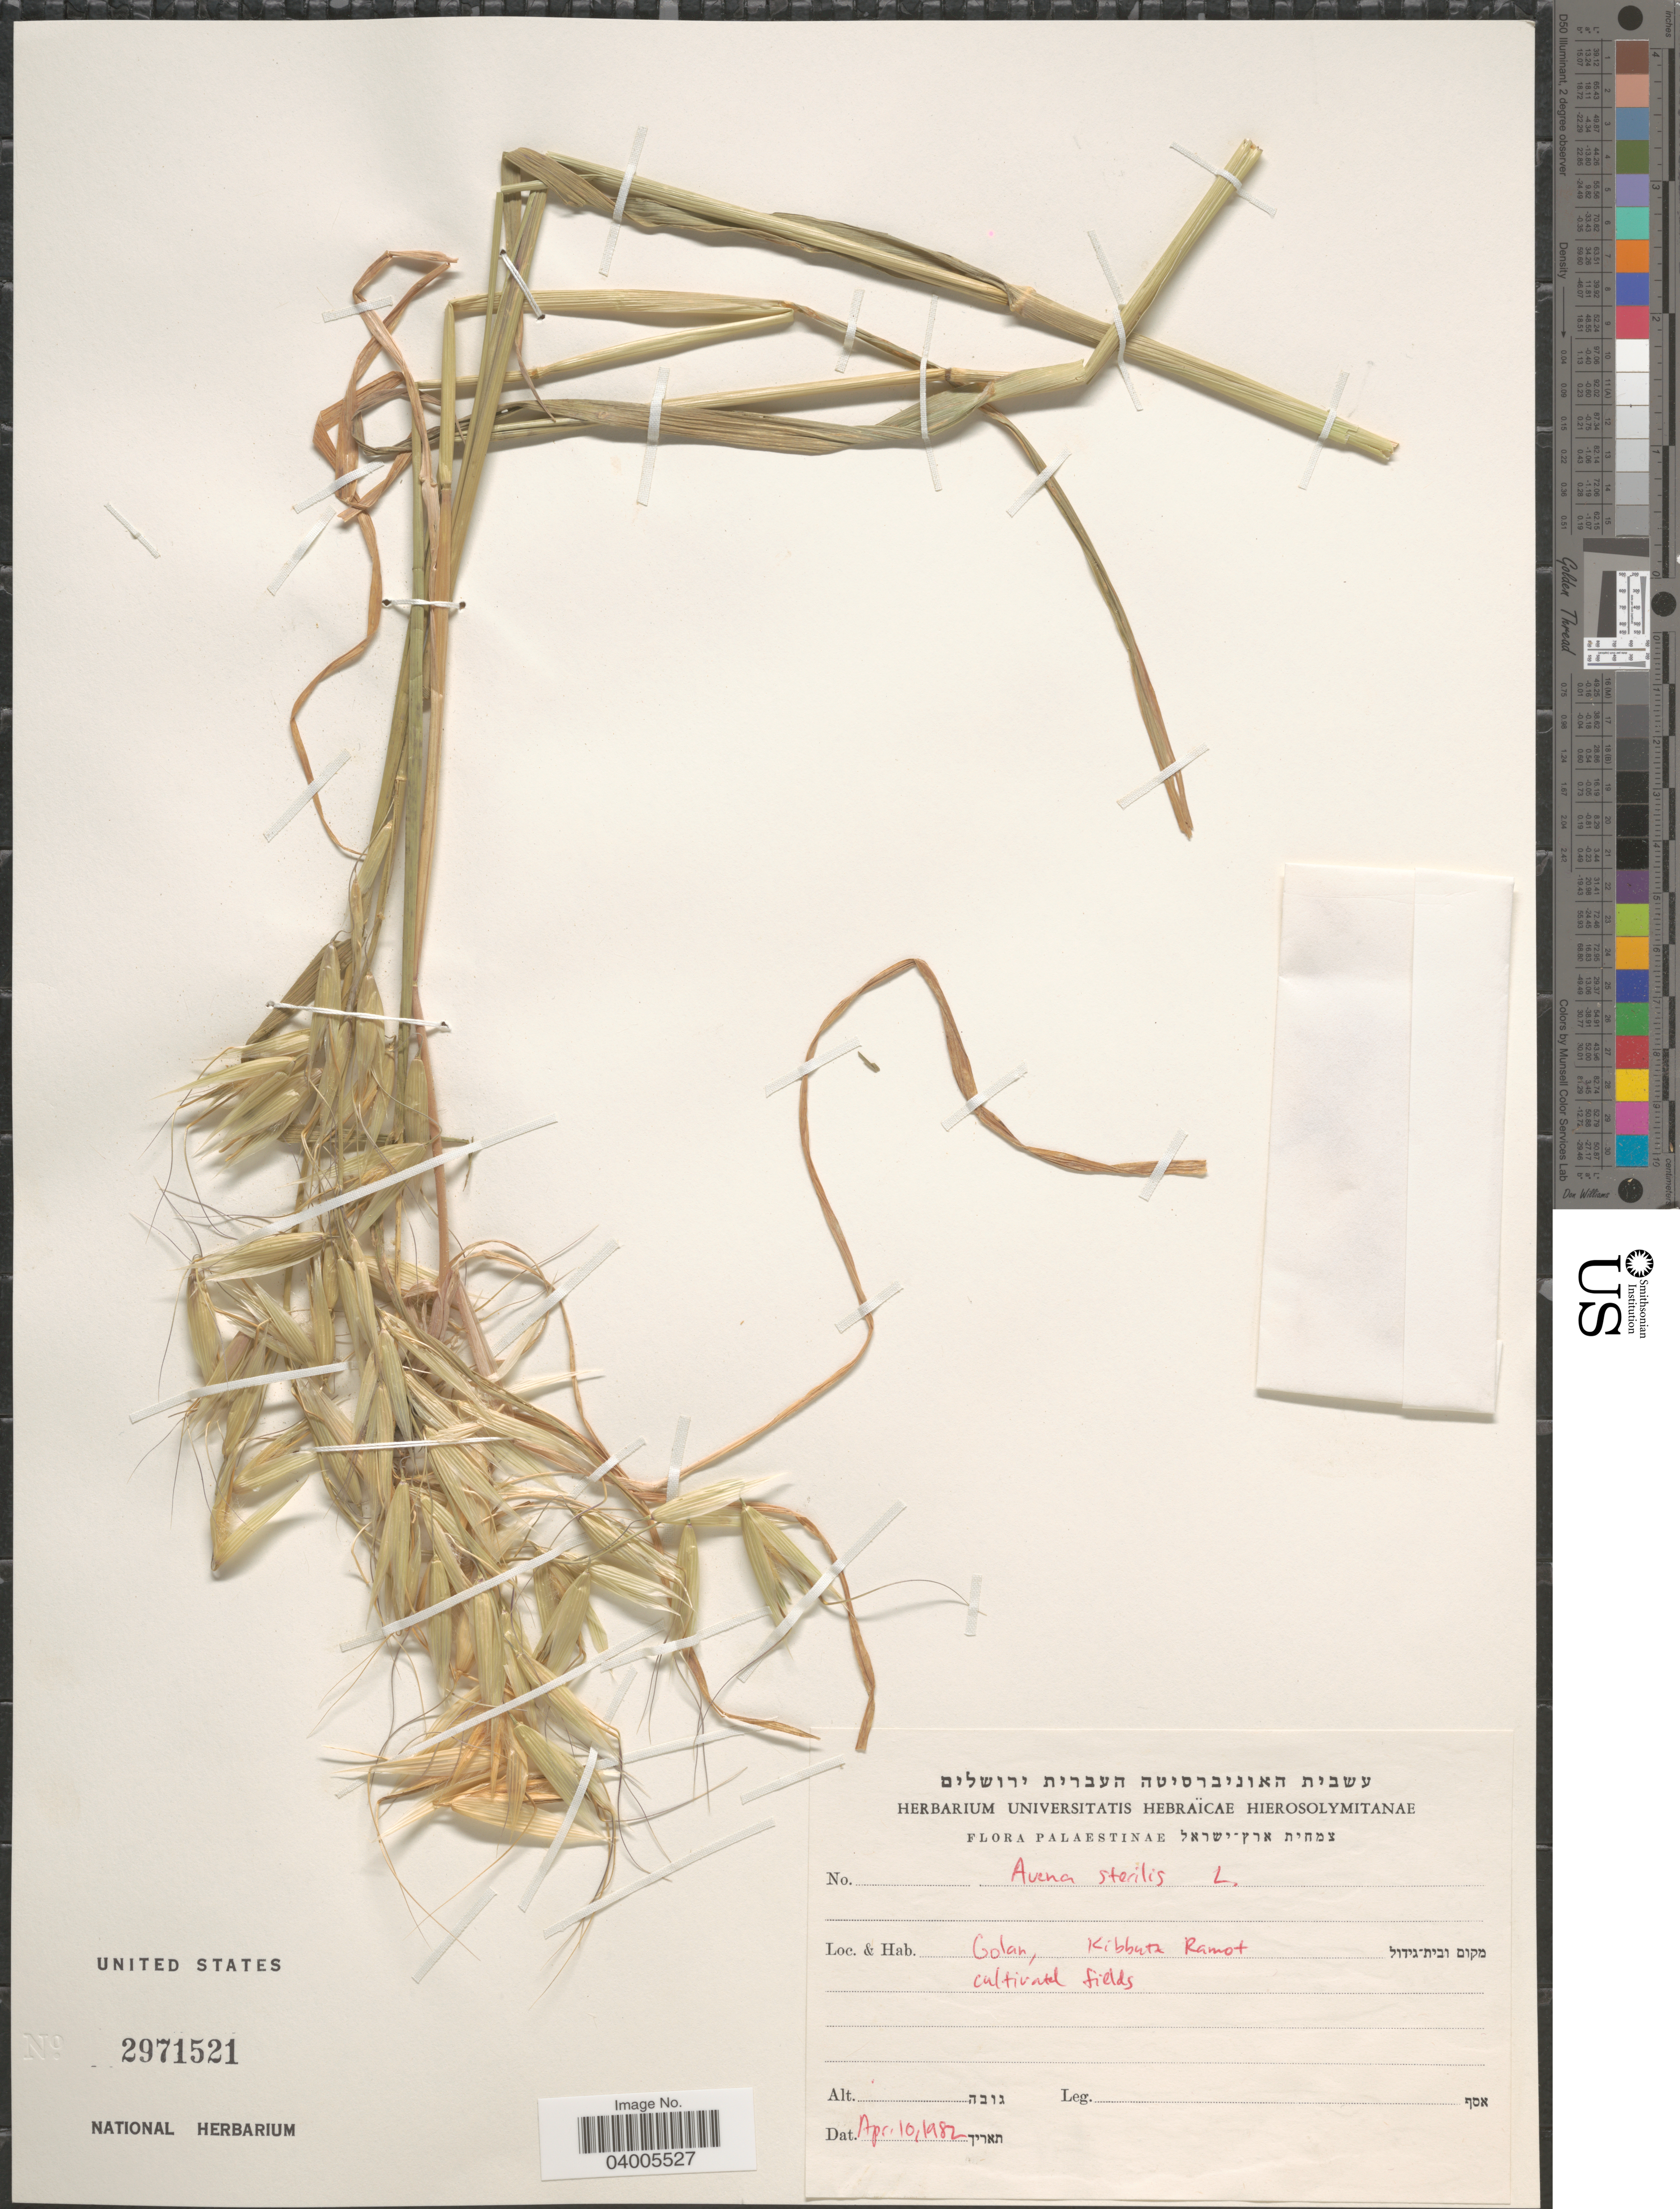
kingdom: Plantae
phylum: Tracheophyta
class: Liliopsida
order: Poales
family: Poaceae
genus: Avena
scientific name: Avena sterilis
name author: L.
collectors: Herbarium Universitatis Hebraicae Hierosolymitanae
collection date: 1982-04-10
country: Israel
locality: Palaestinae. Golan, Kibbuta Ramot.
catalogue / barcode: US 2971521